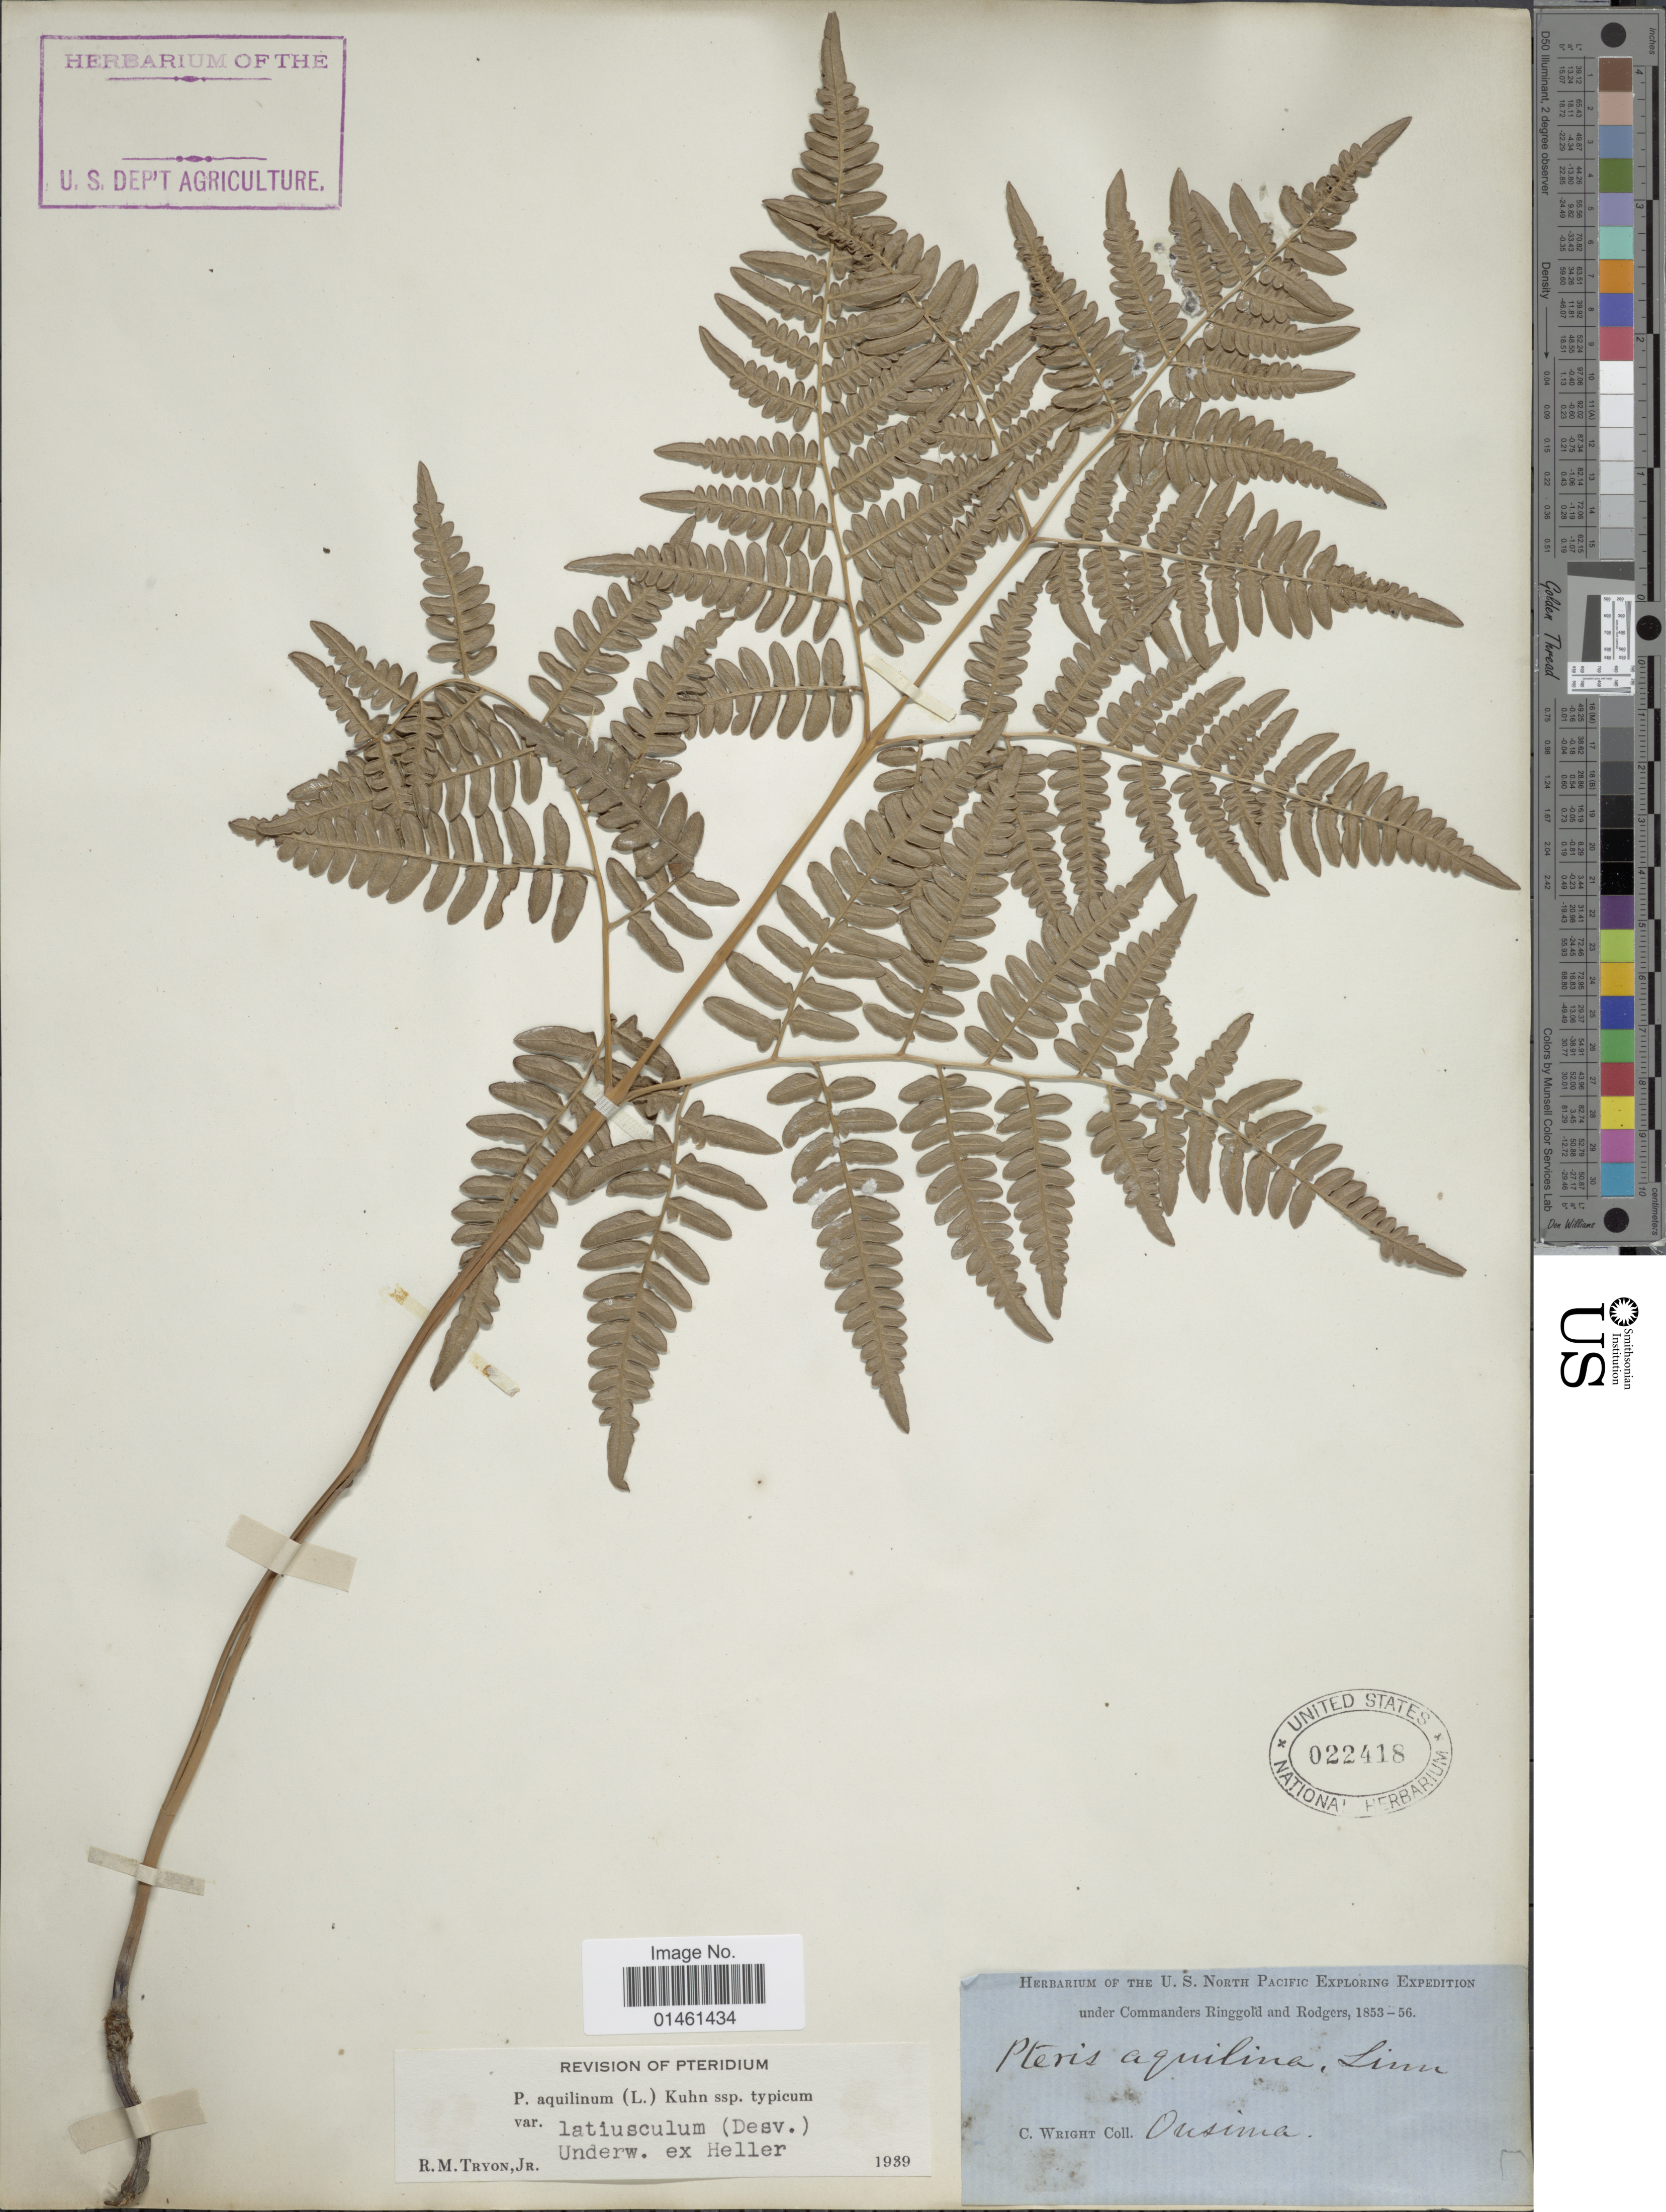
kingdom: Plantae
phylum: Tracheophyta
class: Polypodiopsida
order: Polypodiales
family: Dennstaedtiaceae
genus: Pteridium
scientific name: Pteridium aquilinum var. latiusculum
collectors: C. Wright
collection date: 1853/1856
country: Japan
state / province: Kagosima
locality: Ousima.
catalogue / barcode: US 22418